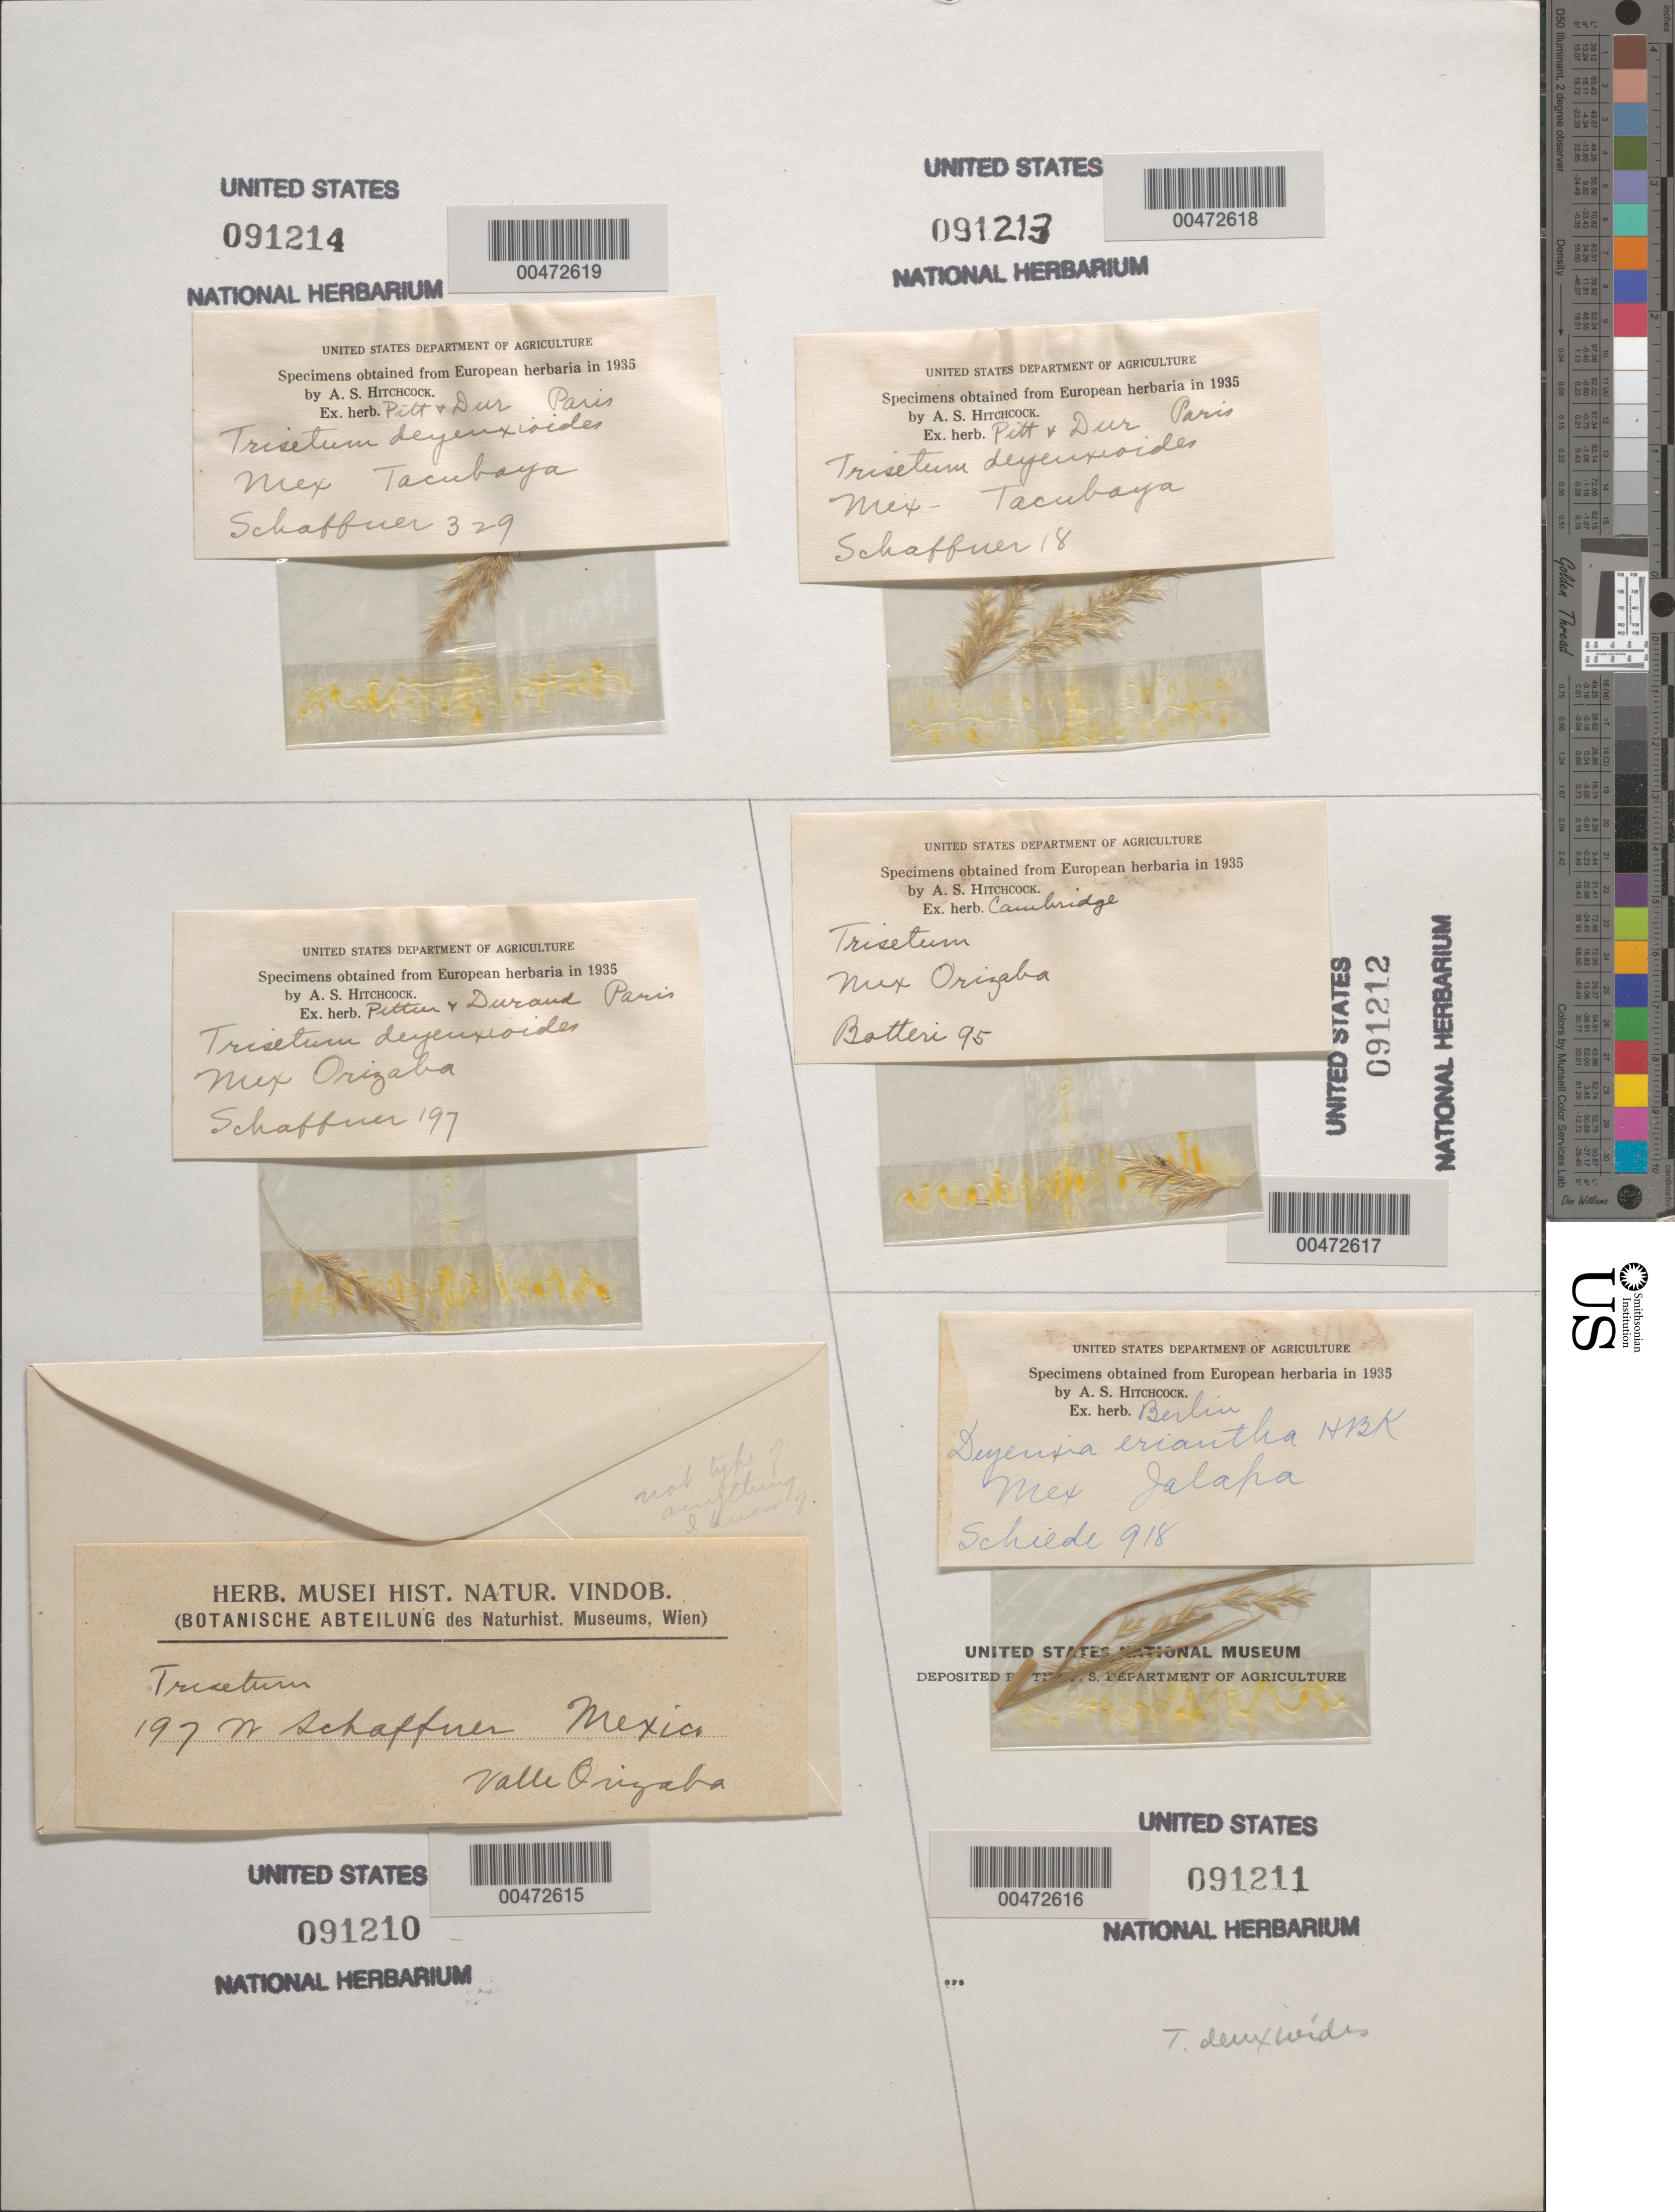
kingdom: Plantae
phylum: Tracheophyta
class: Liliopsida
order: Poales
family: Poaceae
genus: Trisetum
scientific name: Trisetum deyeuxioides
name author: (Kunth) Kunth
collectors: -. Schaffner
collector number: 18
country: Mexico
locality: Tacubaya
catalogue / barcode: US 91213